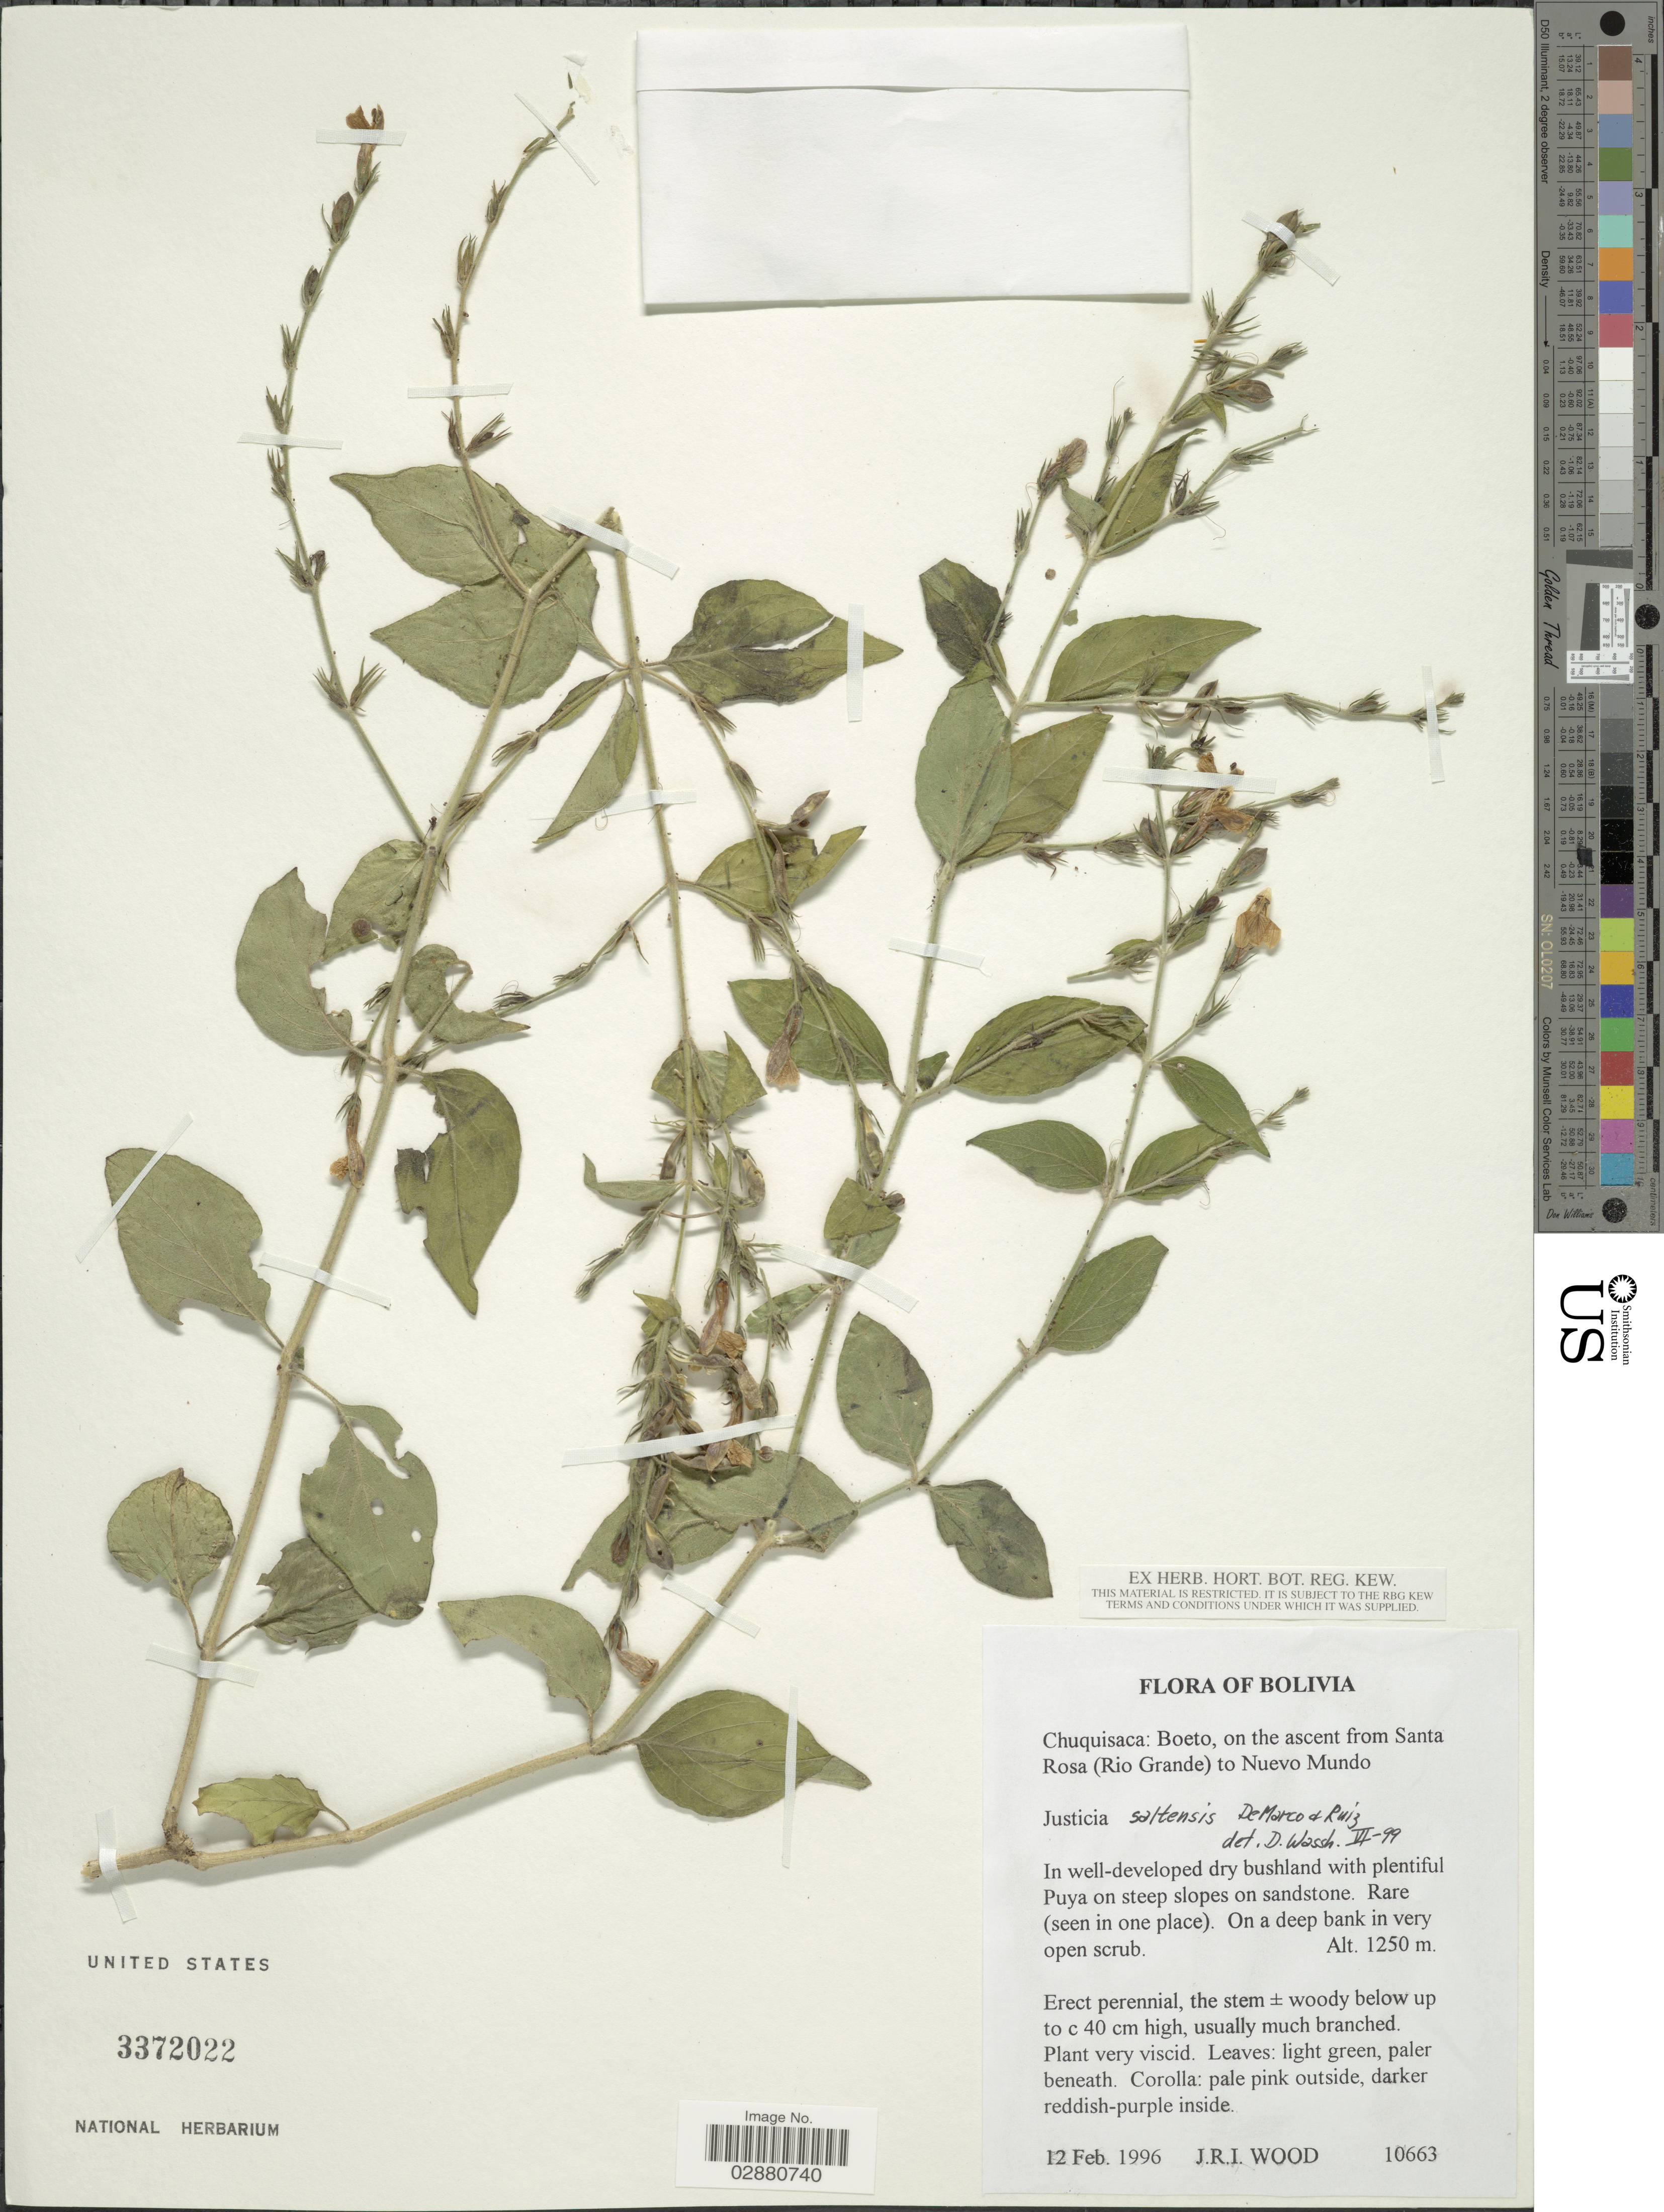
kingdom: Plantae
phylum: Tracheophyta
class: Magnoliopsida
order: Lamiales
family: Acanthaceae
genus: Justicia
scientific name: Justicia saltensis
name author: T. Ruíz & De Marco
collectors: J. R. I. Wood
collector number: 10663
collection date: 1996-02-12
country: Bolivia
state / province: Chuquisaca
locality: Boeto, on the ascent from Santa Rosa ( Rio Grande) to Nuevo Mundo.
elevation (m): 1250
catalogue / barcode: US 3372022